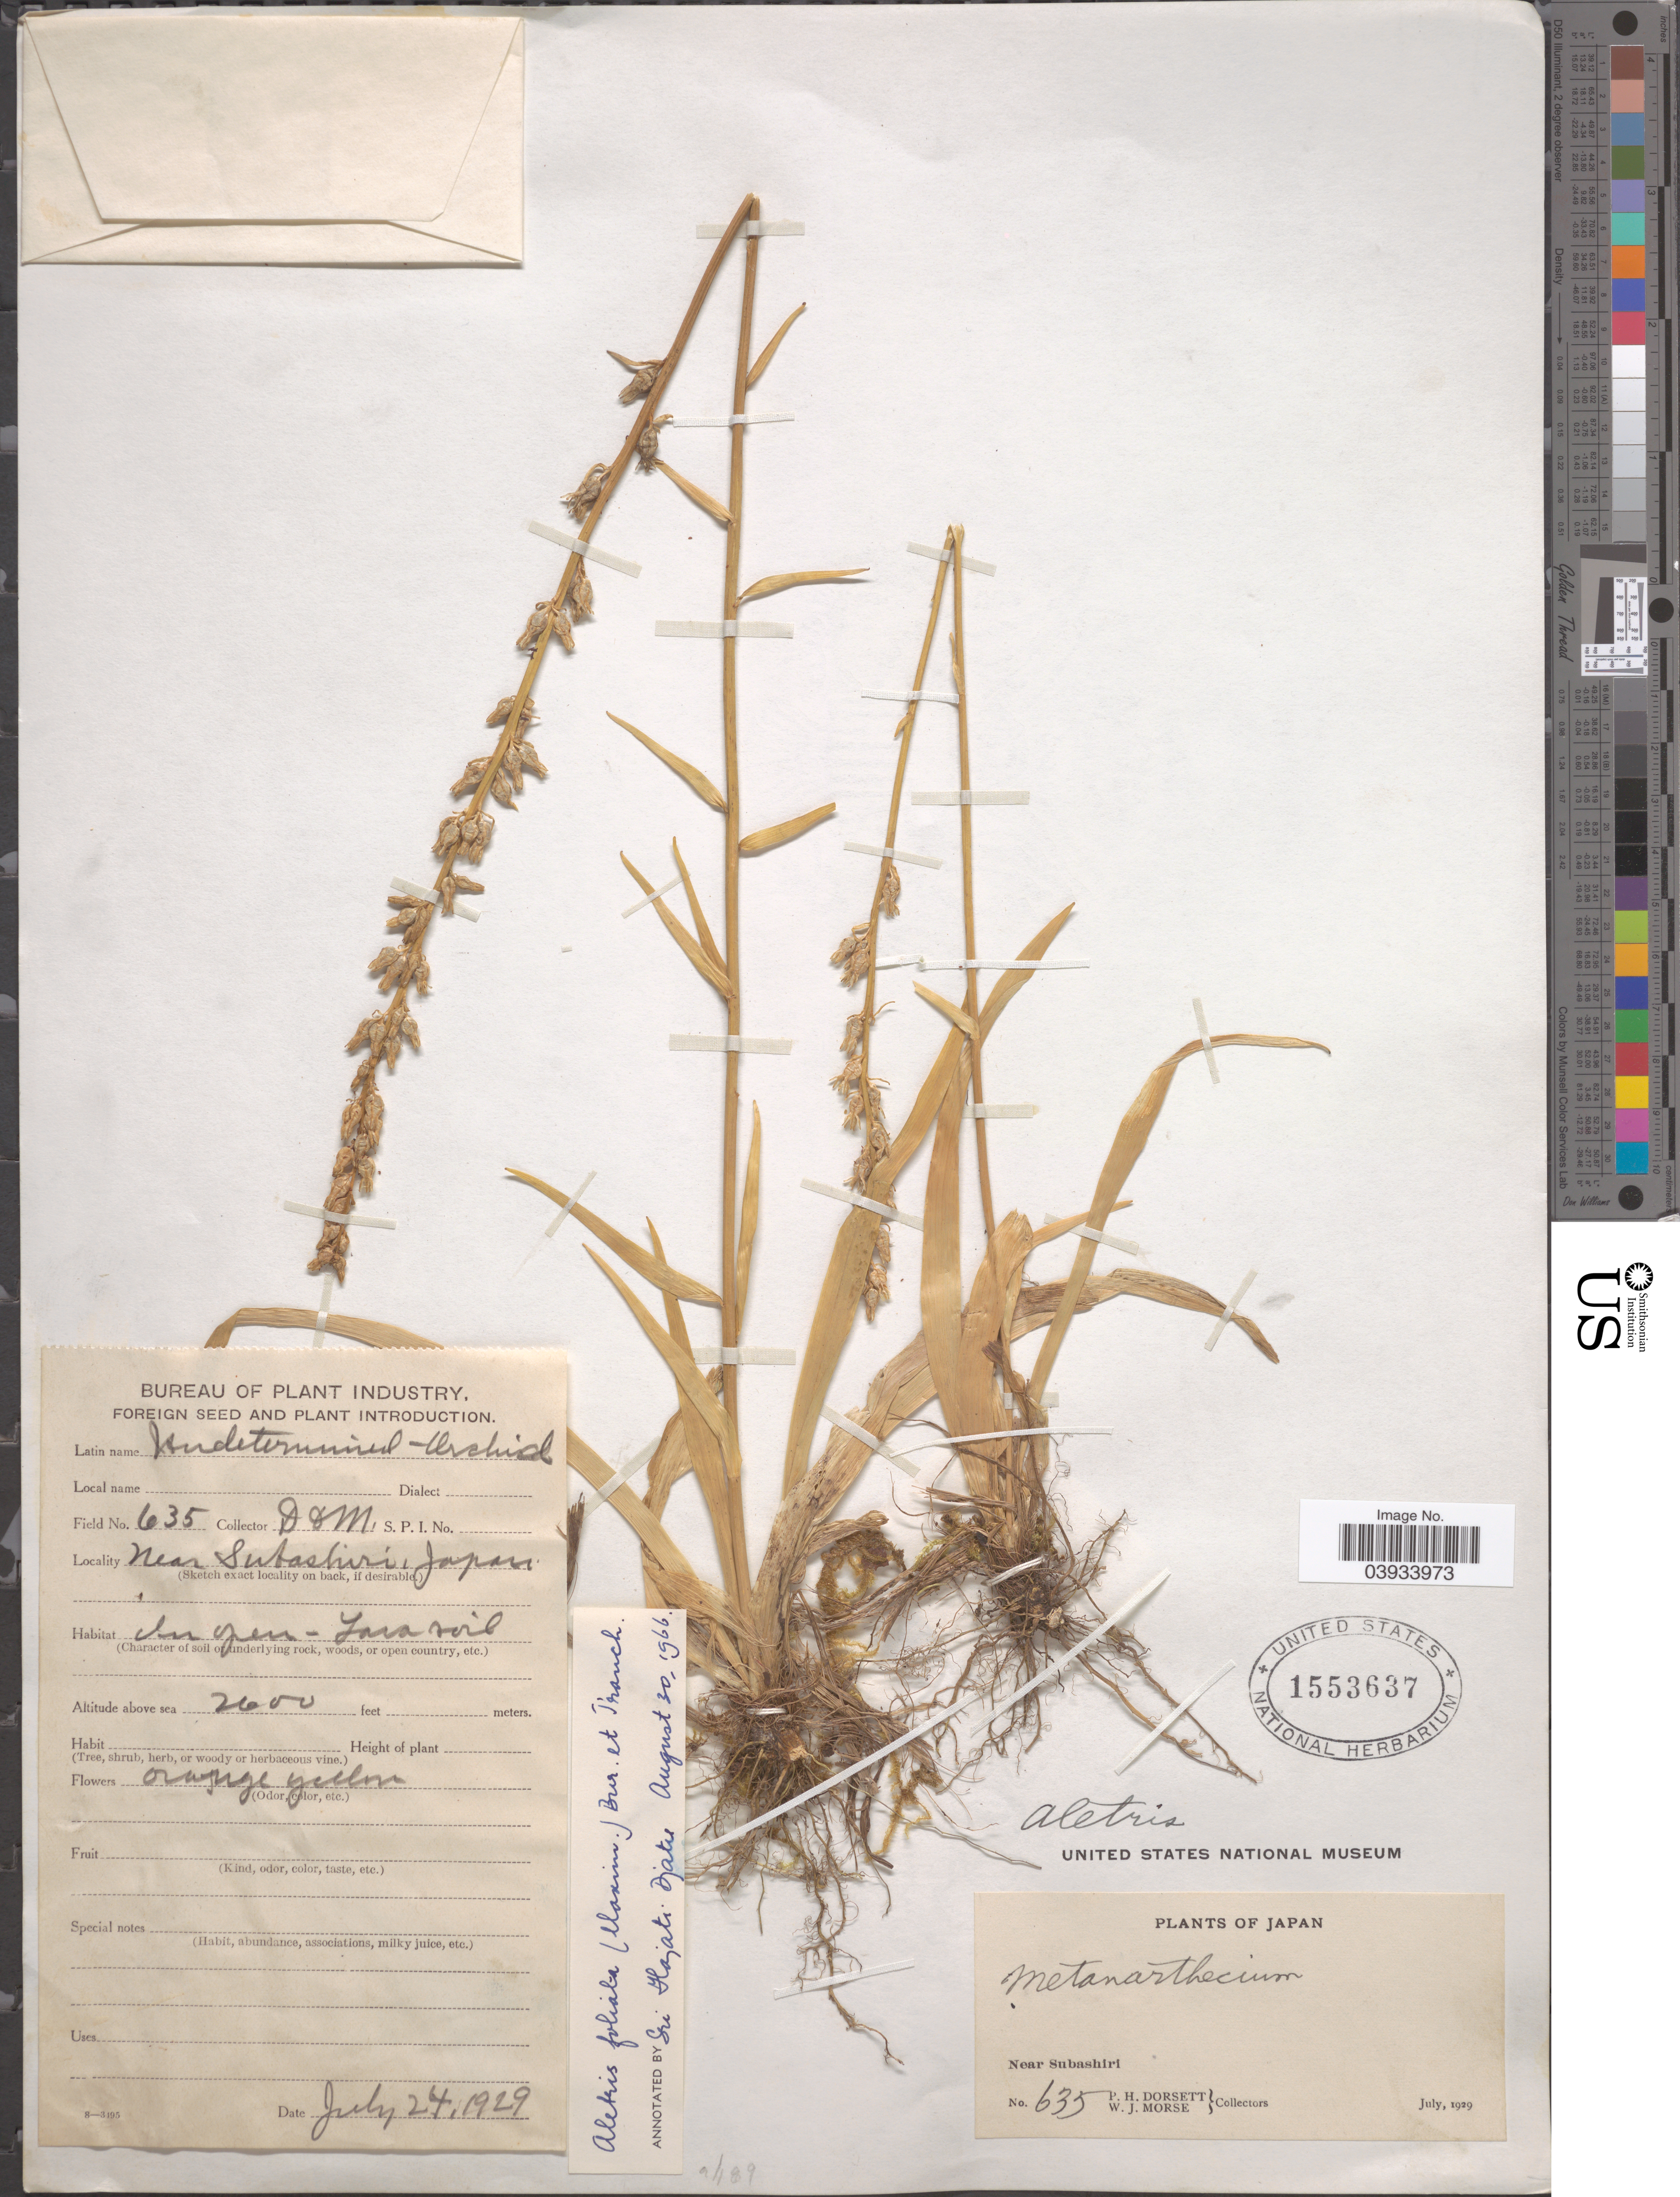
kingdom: Plantae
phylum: Tracheophyta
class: Liliopsida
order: Dioscoreales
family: Nartheciaceae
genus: Aletris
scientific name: Aletris foliata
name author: (Maxim.) Makino & Nemoto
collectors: P. H. Dorsett & W. J. Morse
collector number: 635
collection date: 1929-07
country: Japan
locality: Near Subashiri.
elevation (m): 792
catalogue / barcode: US 1553637